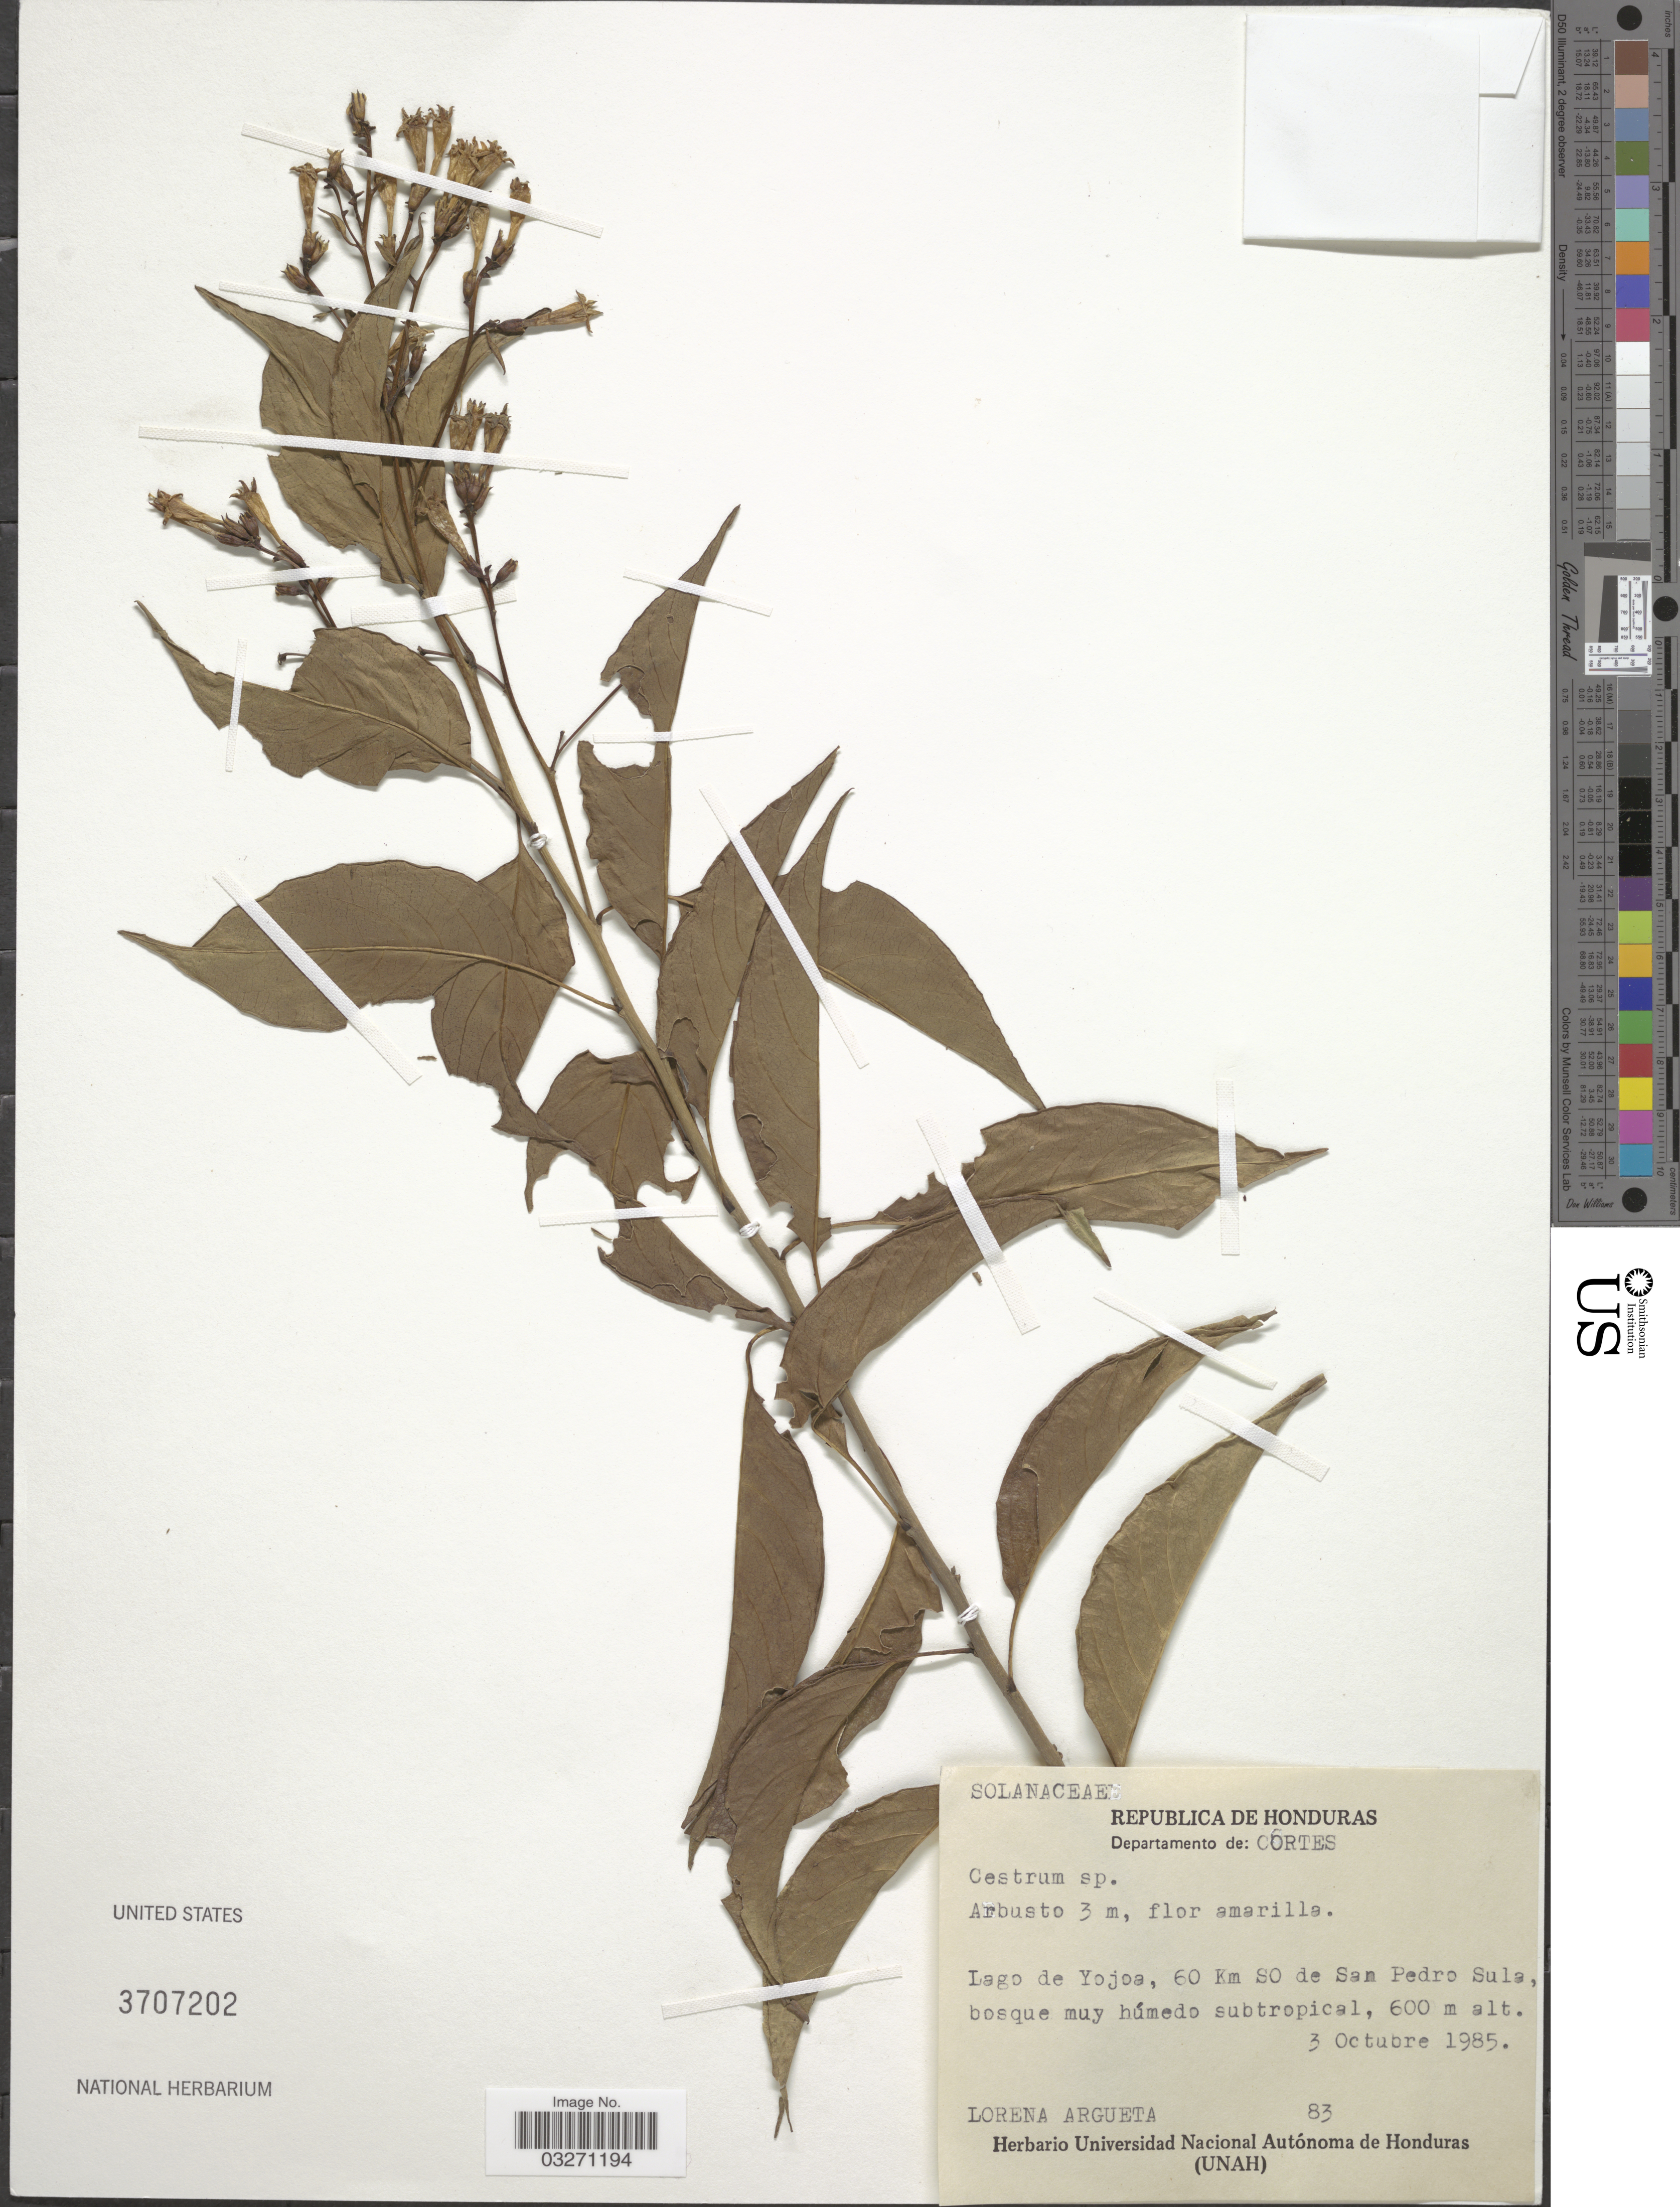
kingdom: Plantae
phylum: Tracheophyta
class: Magnoliopsida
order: Solanales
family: Solanaceae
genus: Cestrum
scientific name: Cestrum sp.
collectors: L. Argueta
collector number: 83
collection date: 1985-10-03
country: Honduras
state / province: Cortés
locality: Departamento de: Cortes, Lago de Yojoa, 60 Km SO de San Pedro Sula.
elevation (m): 600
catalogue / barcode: US 3707202